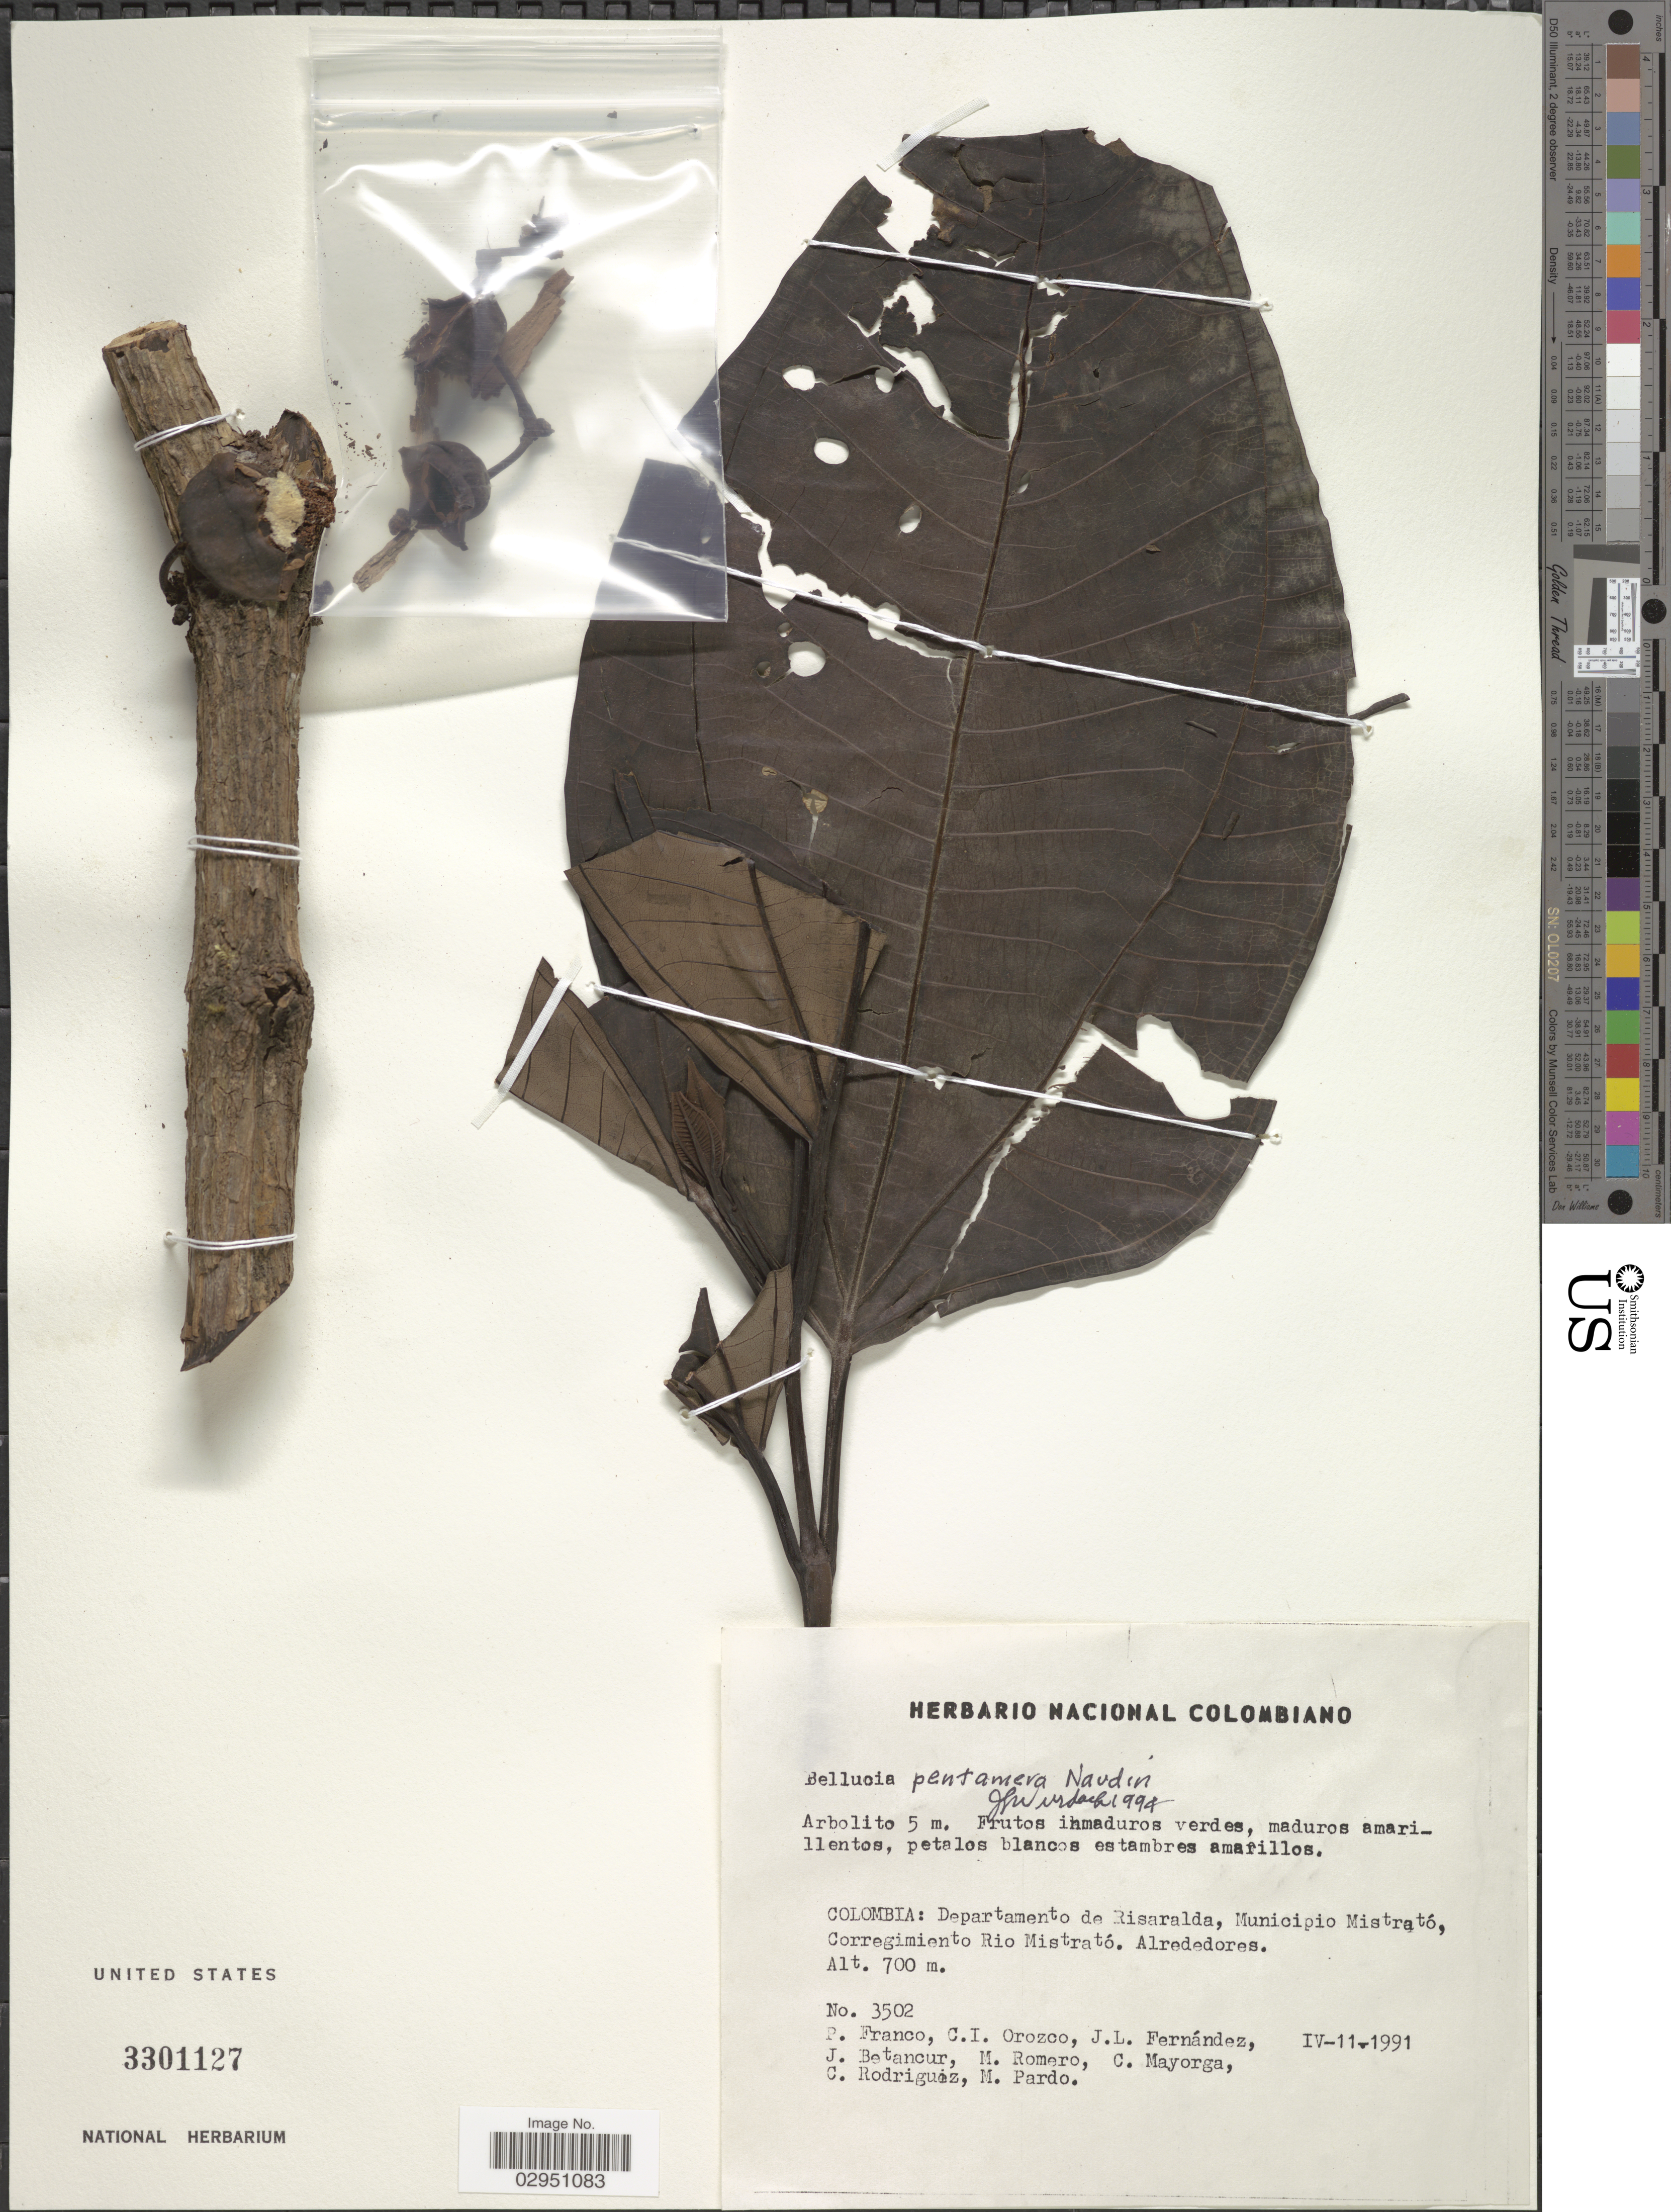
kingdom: Plantae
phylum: Tracheophyta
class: Magnoliopsida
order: Myrtales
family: Melastomataceae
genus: Bellucia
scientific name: Bellucia pentamera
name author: Naudin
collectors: P. Franco, C. I. Orozco, J. Fernández, J. Betancur & et al.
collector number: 3502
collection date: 1991-04-11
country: Colombia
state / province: Risaralda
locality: Departamento de Risaralda, Municipio Mistrató, Corregimiento Rio Mistrató.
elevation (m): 700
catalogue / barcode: US 3301127